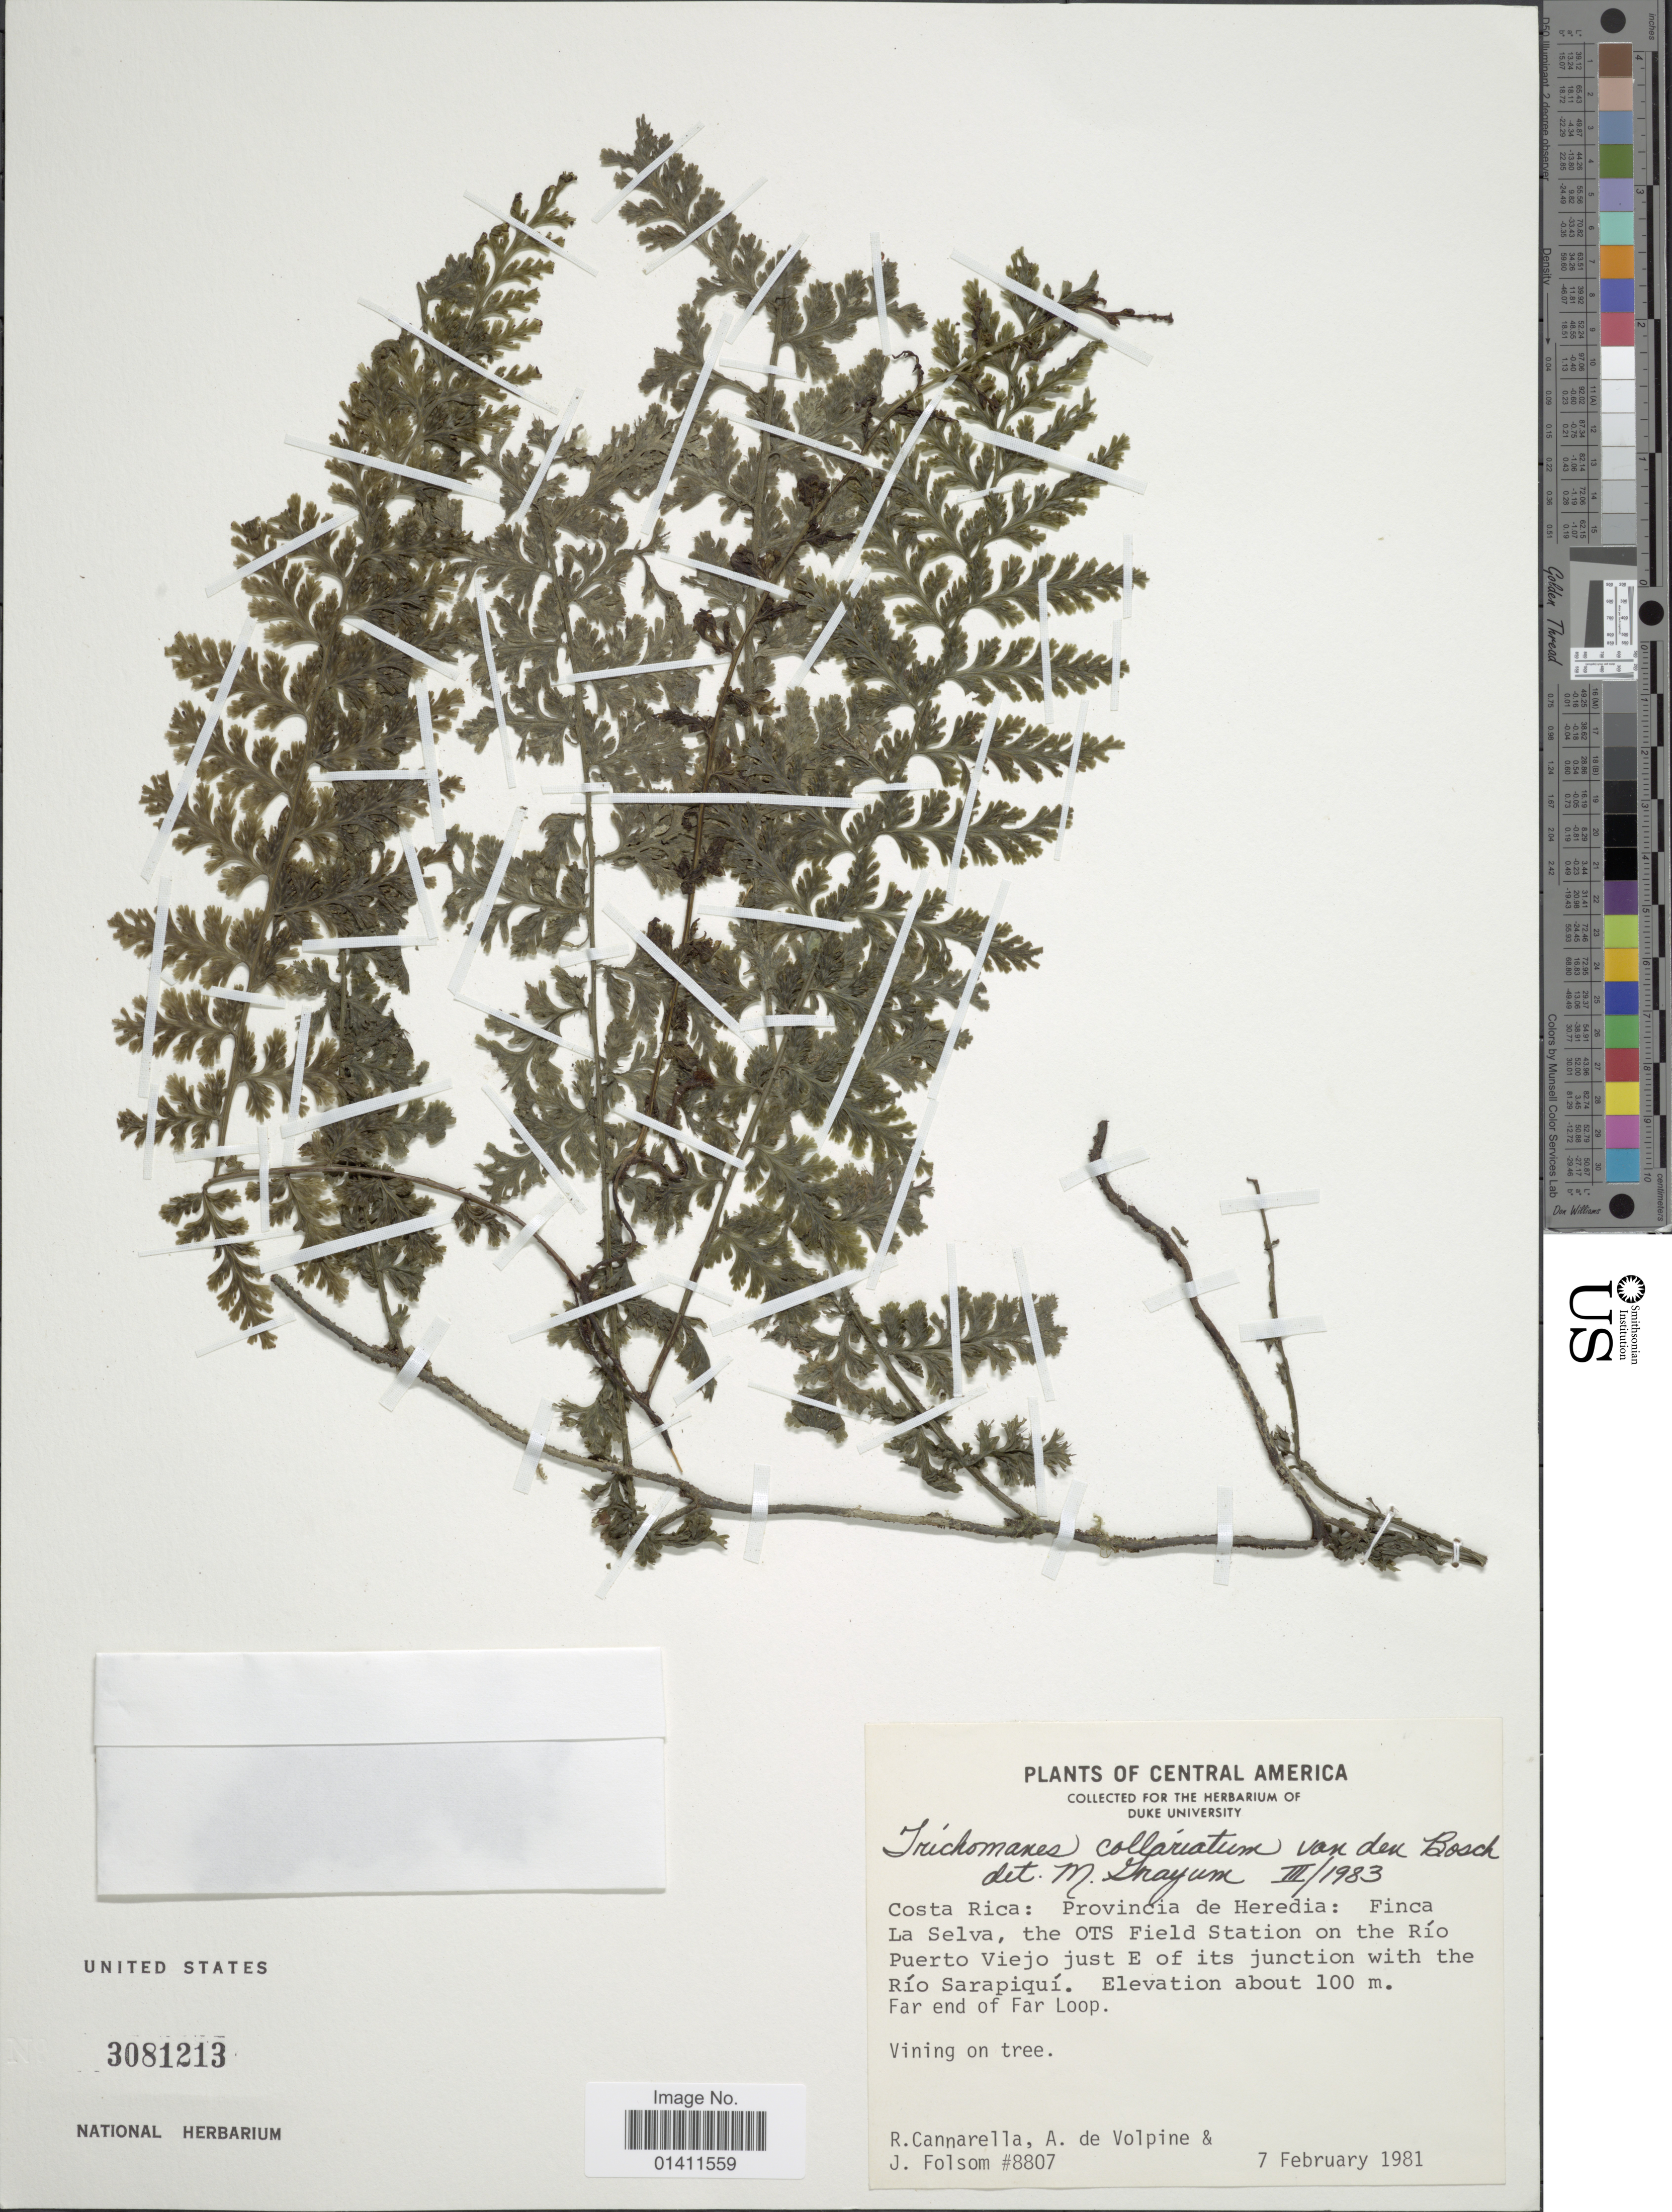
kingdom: Plantae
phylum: Tracheophyta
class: Polypodiopsida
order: Hymenophyllales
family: Hymenophyllaceae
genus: Vandenboschia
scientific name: Vandenboschia collariata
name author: (Bosch) Ebihara & K. Iwats.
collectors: R. Cannarella, A. Volpine & J. Folsom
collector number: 8807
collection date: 1981-02-07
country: Costa Rica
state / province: Heredia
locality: Provincia de Heredia: Finca La Selva, the OTS Field Station on the Rio Puerto Viejo just E of its junction with the Rio Sarapiqui. Far end of Far Loop.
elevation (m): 100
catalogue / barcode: US 3081213